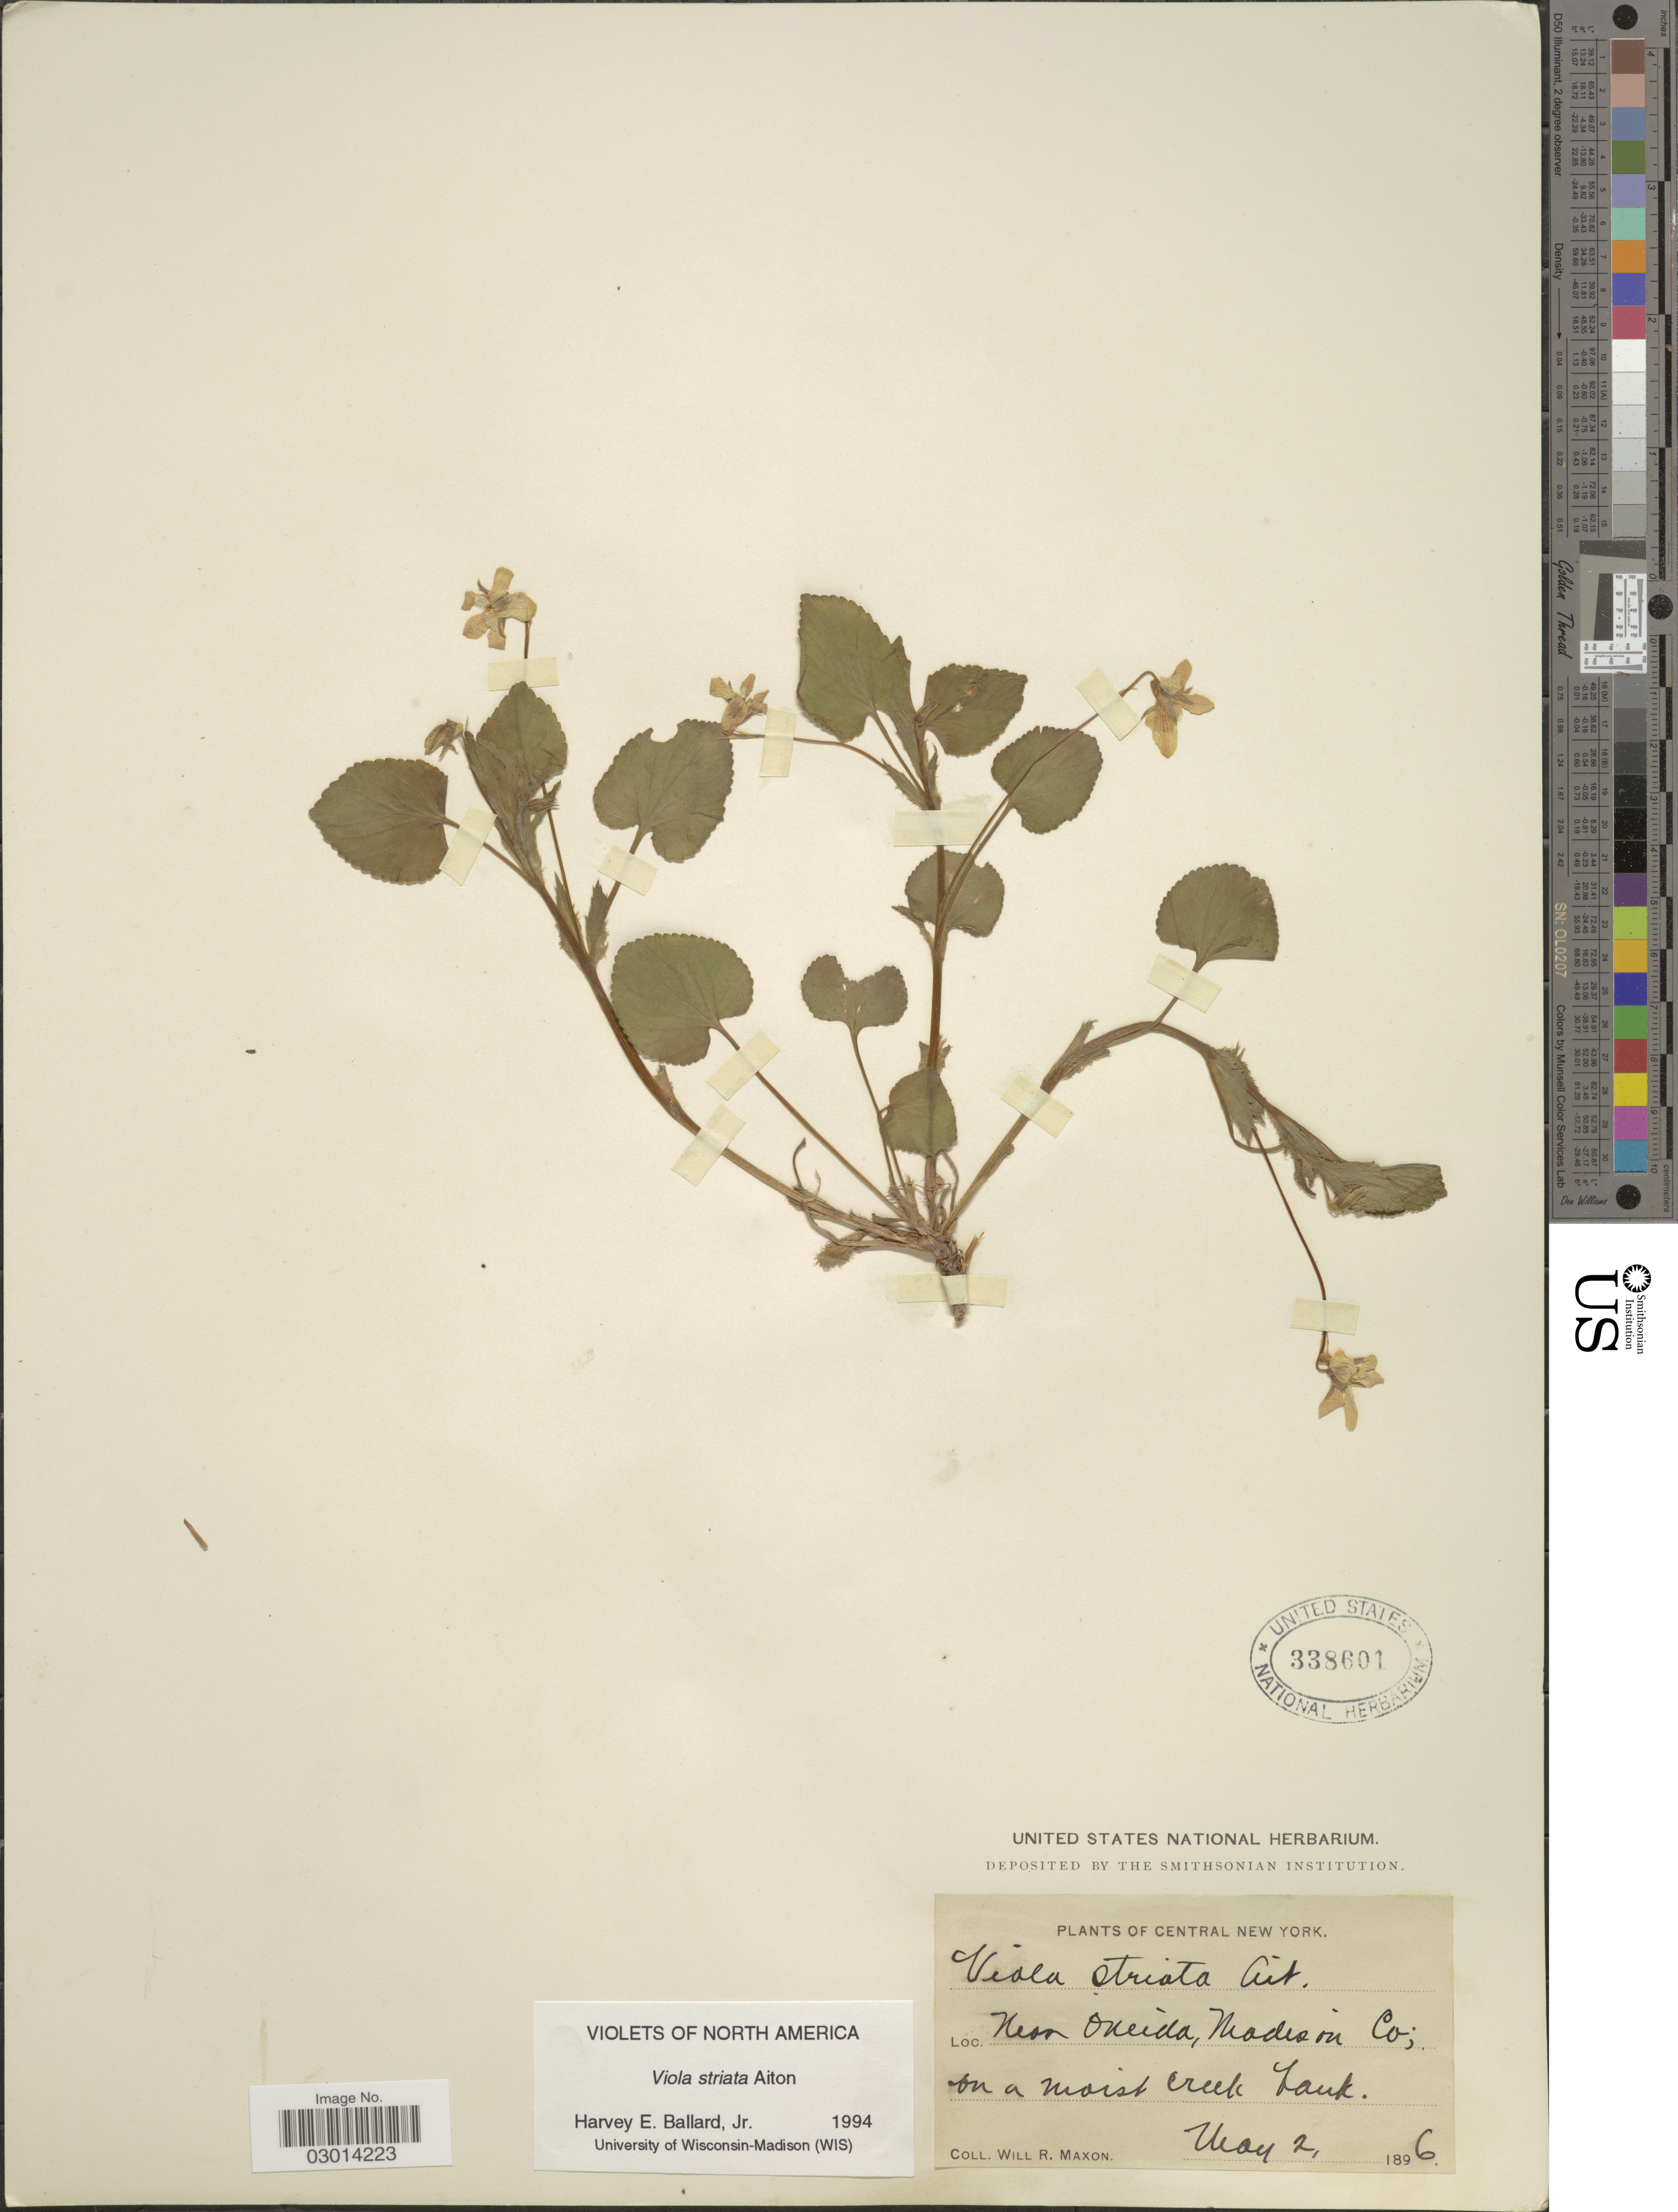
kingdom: Plantae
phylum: Tracheophyta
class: Magnoliopsida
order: Malpighiales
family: Violaceae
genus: Viola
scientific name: Viola rostrata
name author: Pursh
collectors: W. R. Maxon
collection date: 1896-05-02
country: United States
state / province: New York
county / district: Oneida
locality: Central New York. Near Oneida, Madison Co.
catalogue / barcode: US 338601